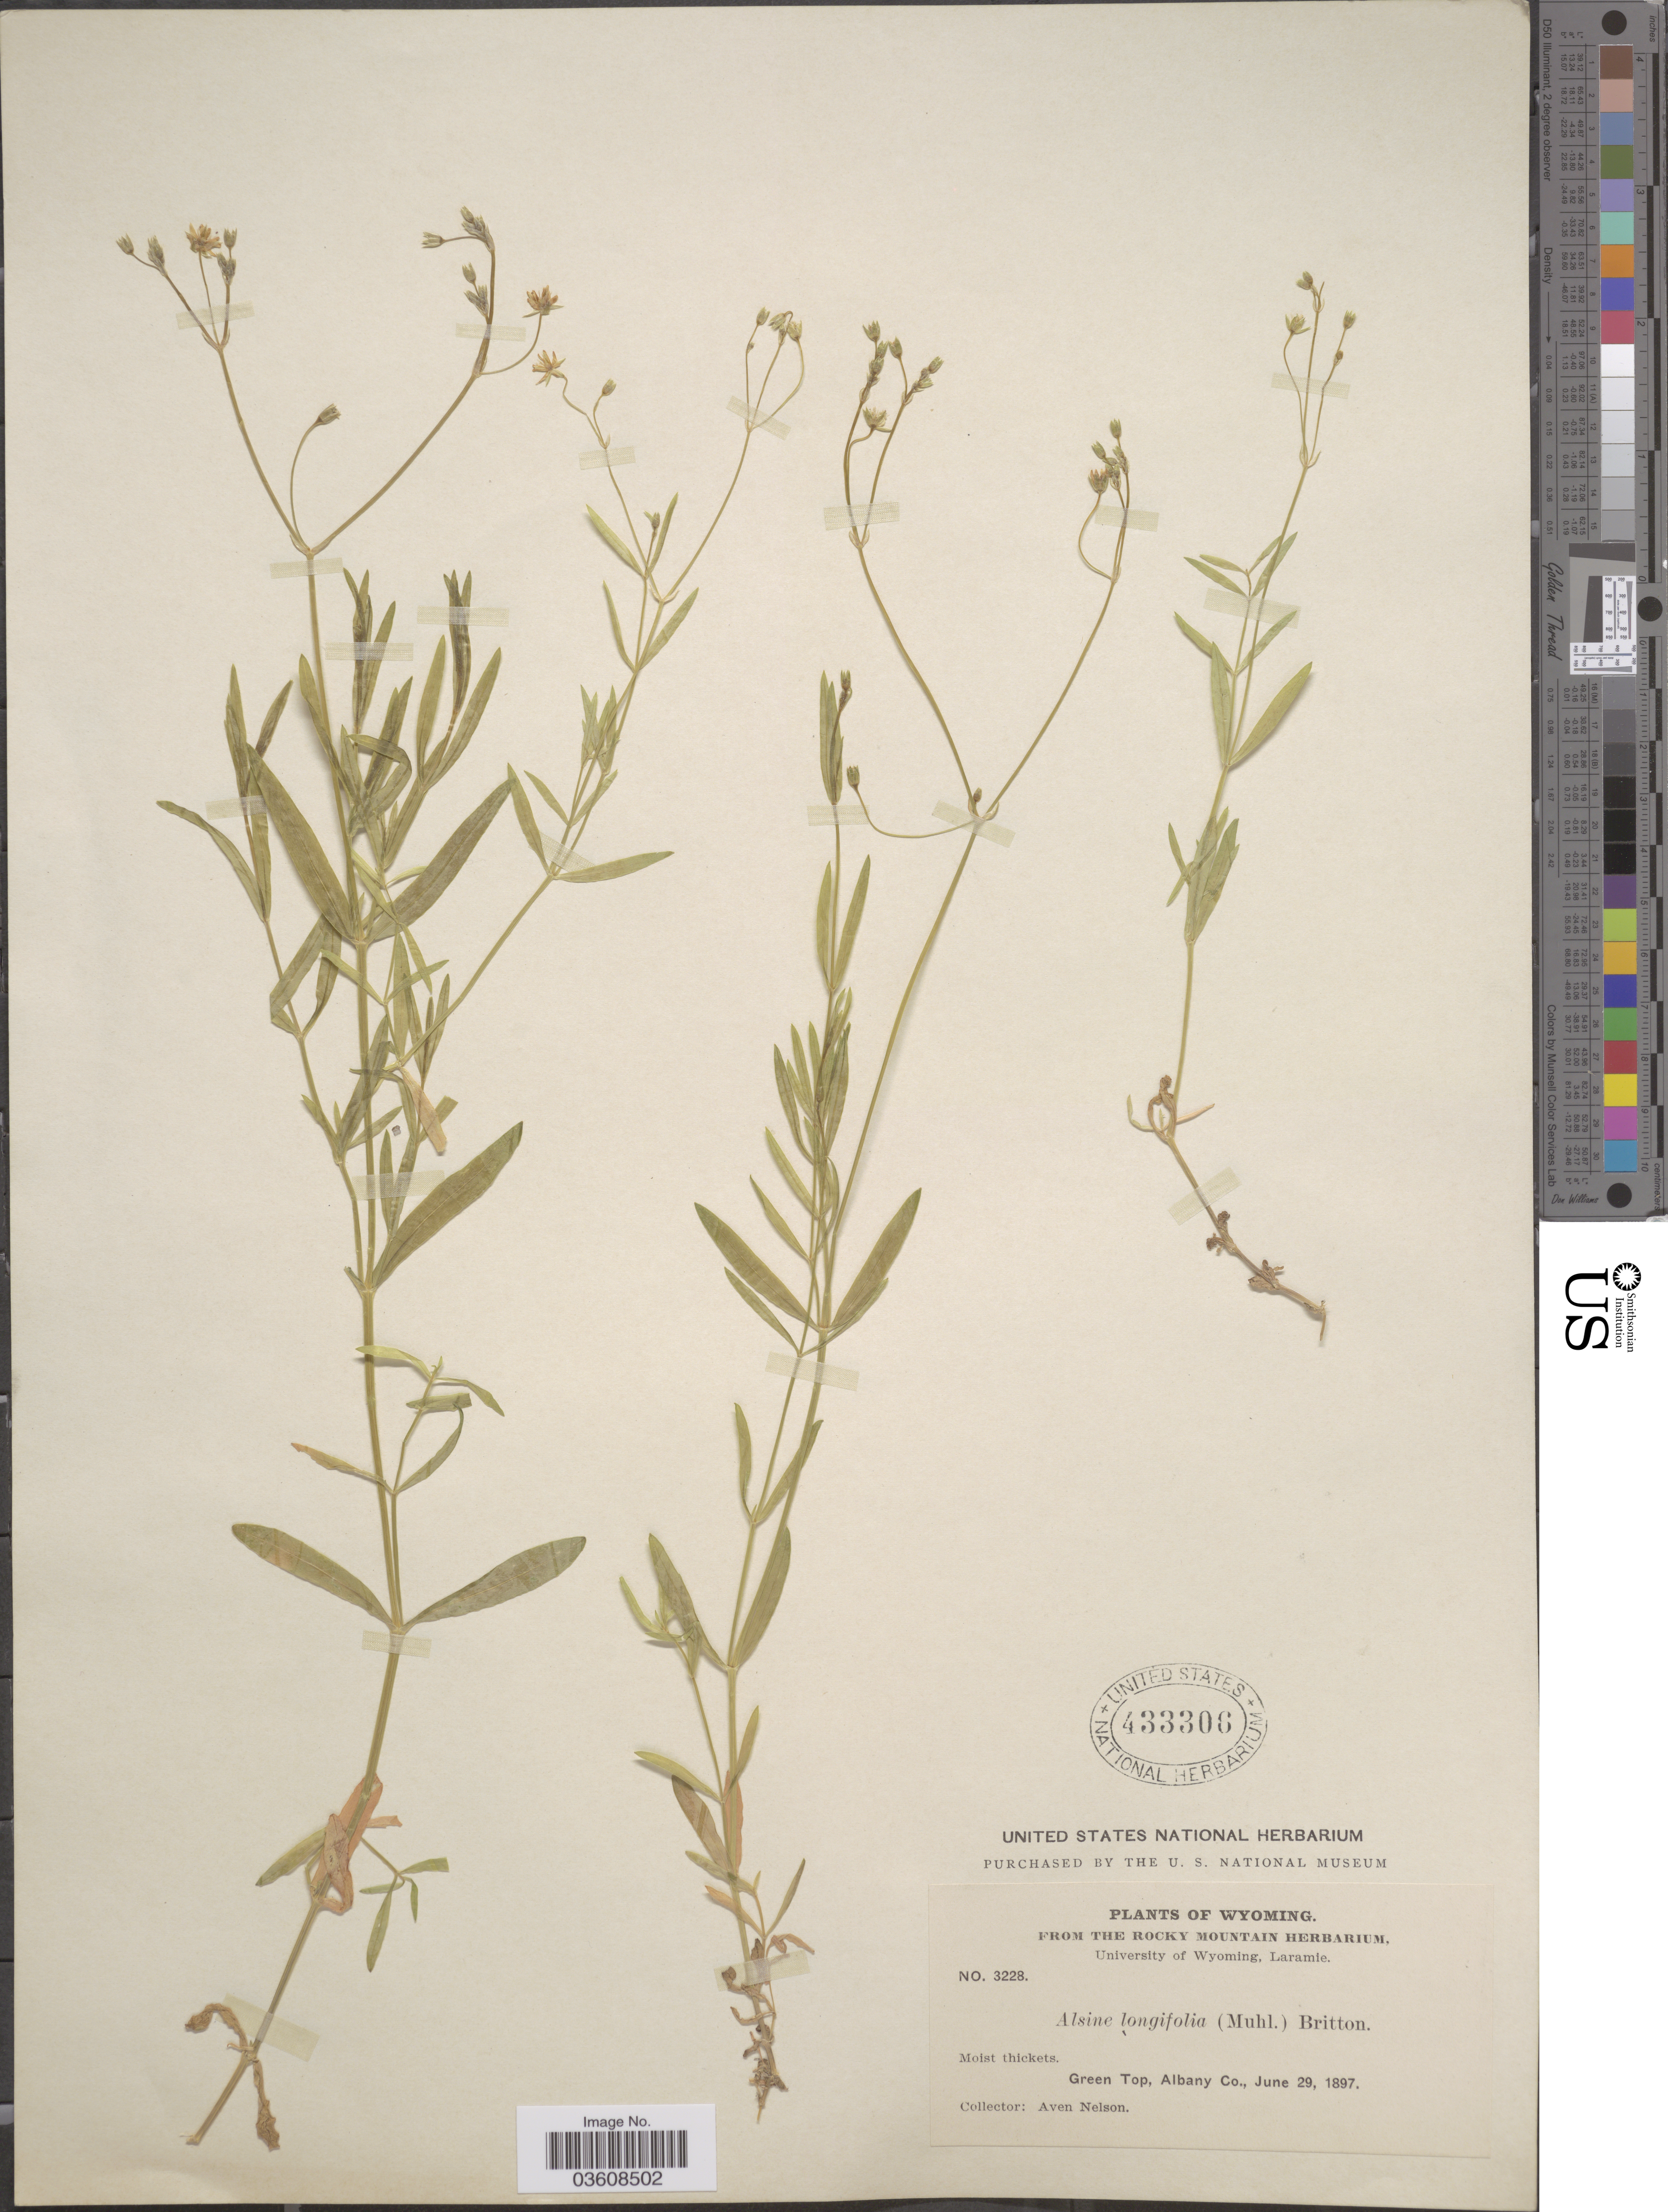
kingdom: Plantae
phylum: Tracheophyta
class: Magnoliopsida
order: Caryophyllales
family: Caryophyllaceae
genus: Stellaria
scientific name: Stellaria longifolia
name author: Muhl. ex Willd.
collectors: A. Nelson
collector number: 3228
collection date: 1897-06-29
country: United States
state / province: Wyoming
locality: Green Top, Albany Co.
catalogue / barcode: US 433306